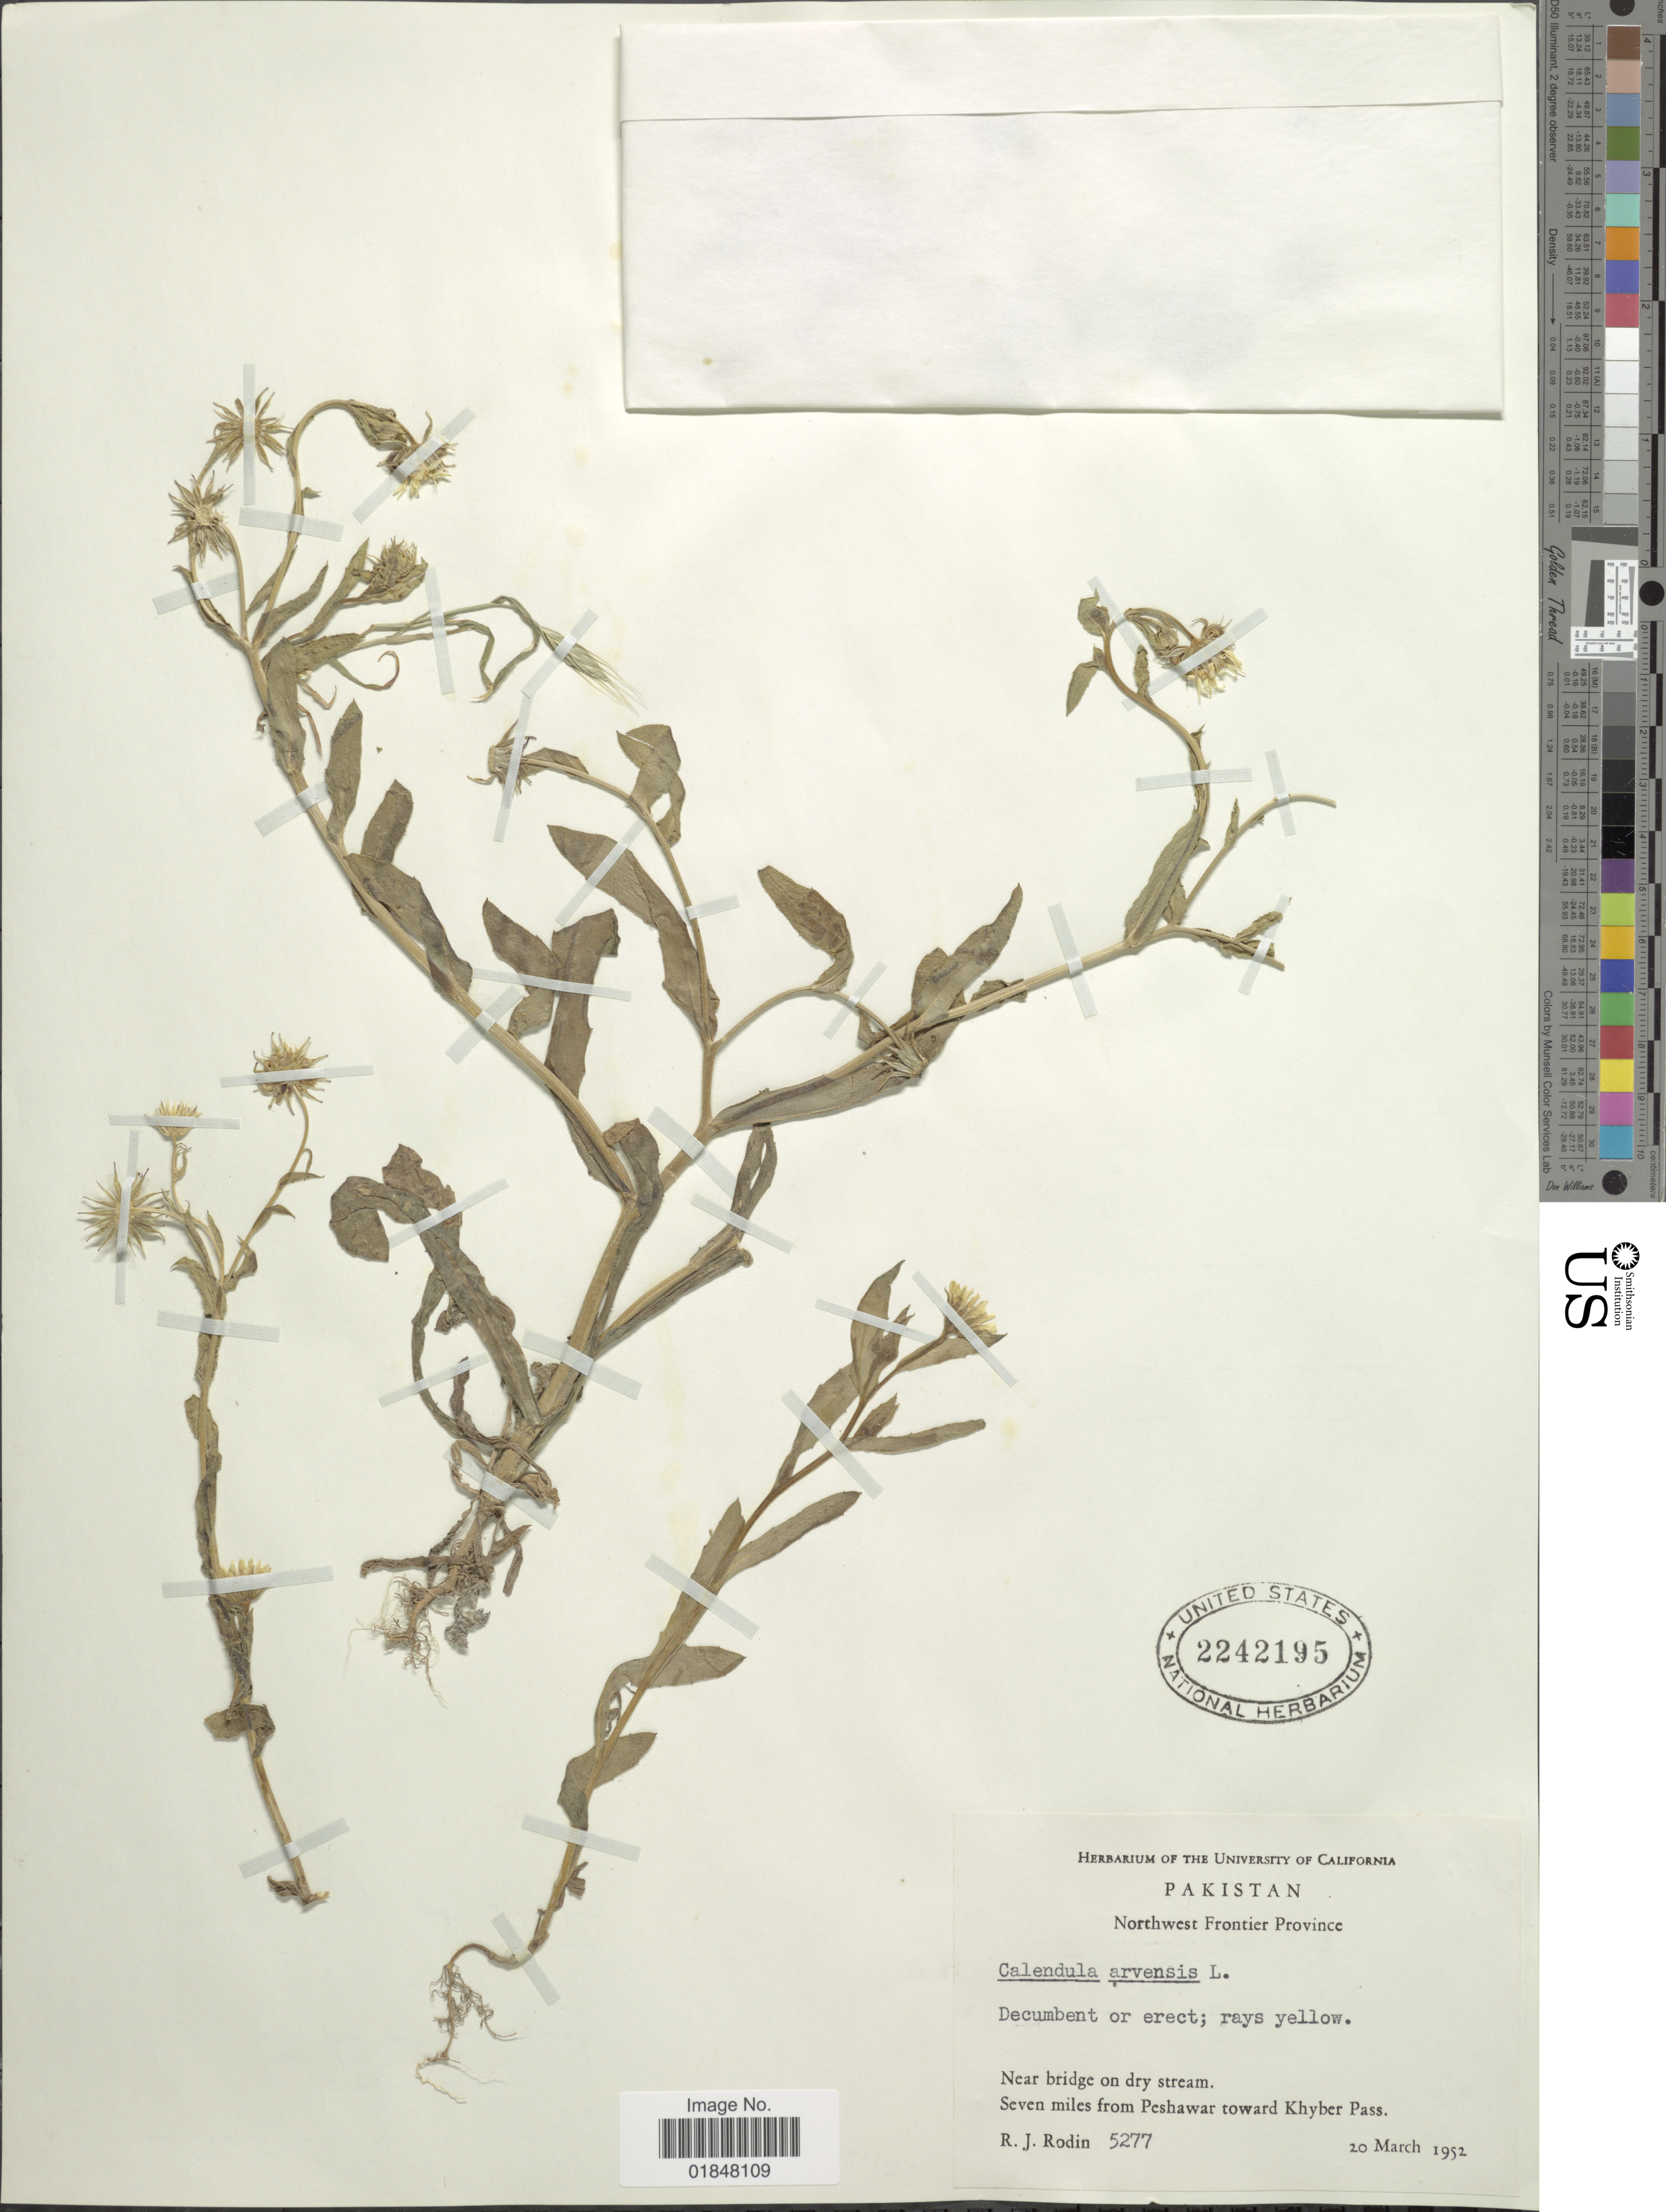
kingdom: Plantae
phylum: Tracheophyta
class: Magnoliopsida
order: Asterales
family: Asteraceae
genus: Calendula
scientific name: Calendula arvensis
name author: L.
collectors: R. J. Rodin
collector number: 5277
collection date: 1952-03-20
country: Pakistan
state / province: Khyber Pakhtunkhwa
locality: Northwestern Frontier Province, Near bridge on dry stream, Seven miles from Peshawar toward Khyber Pass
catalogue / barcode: US 2242195